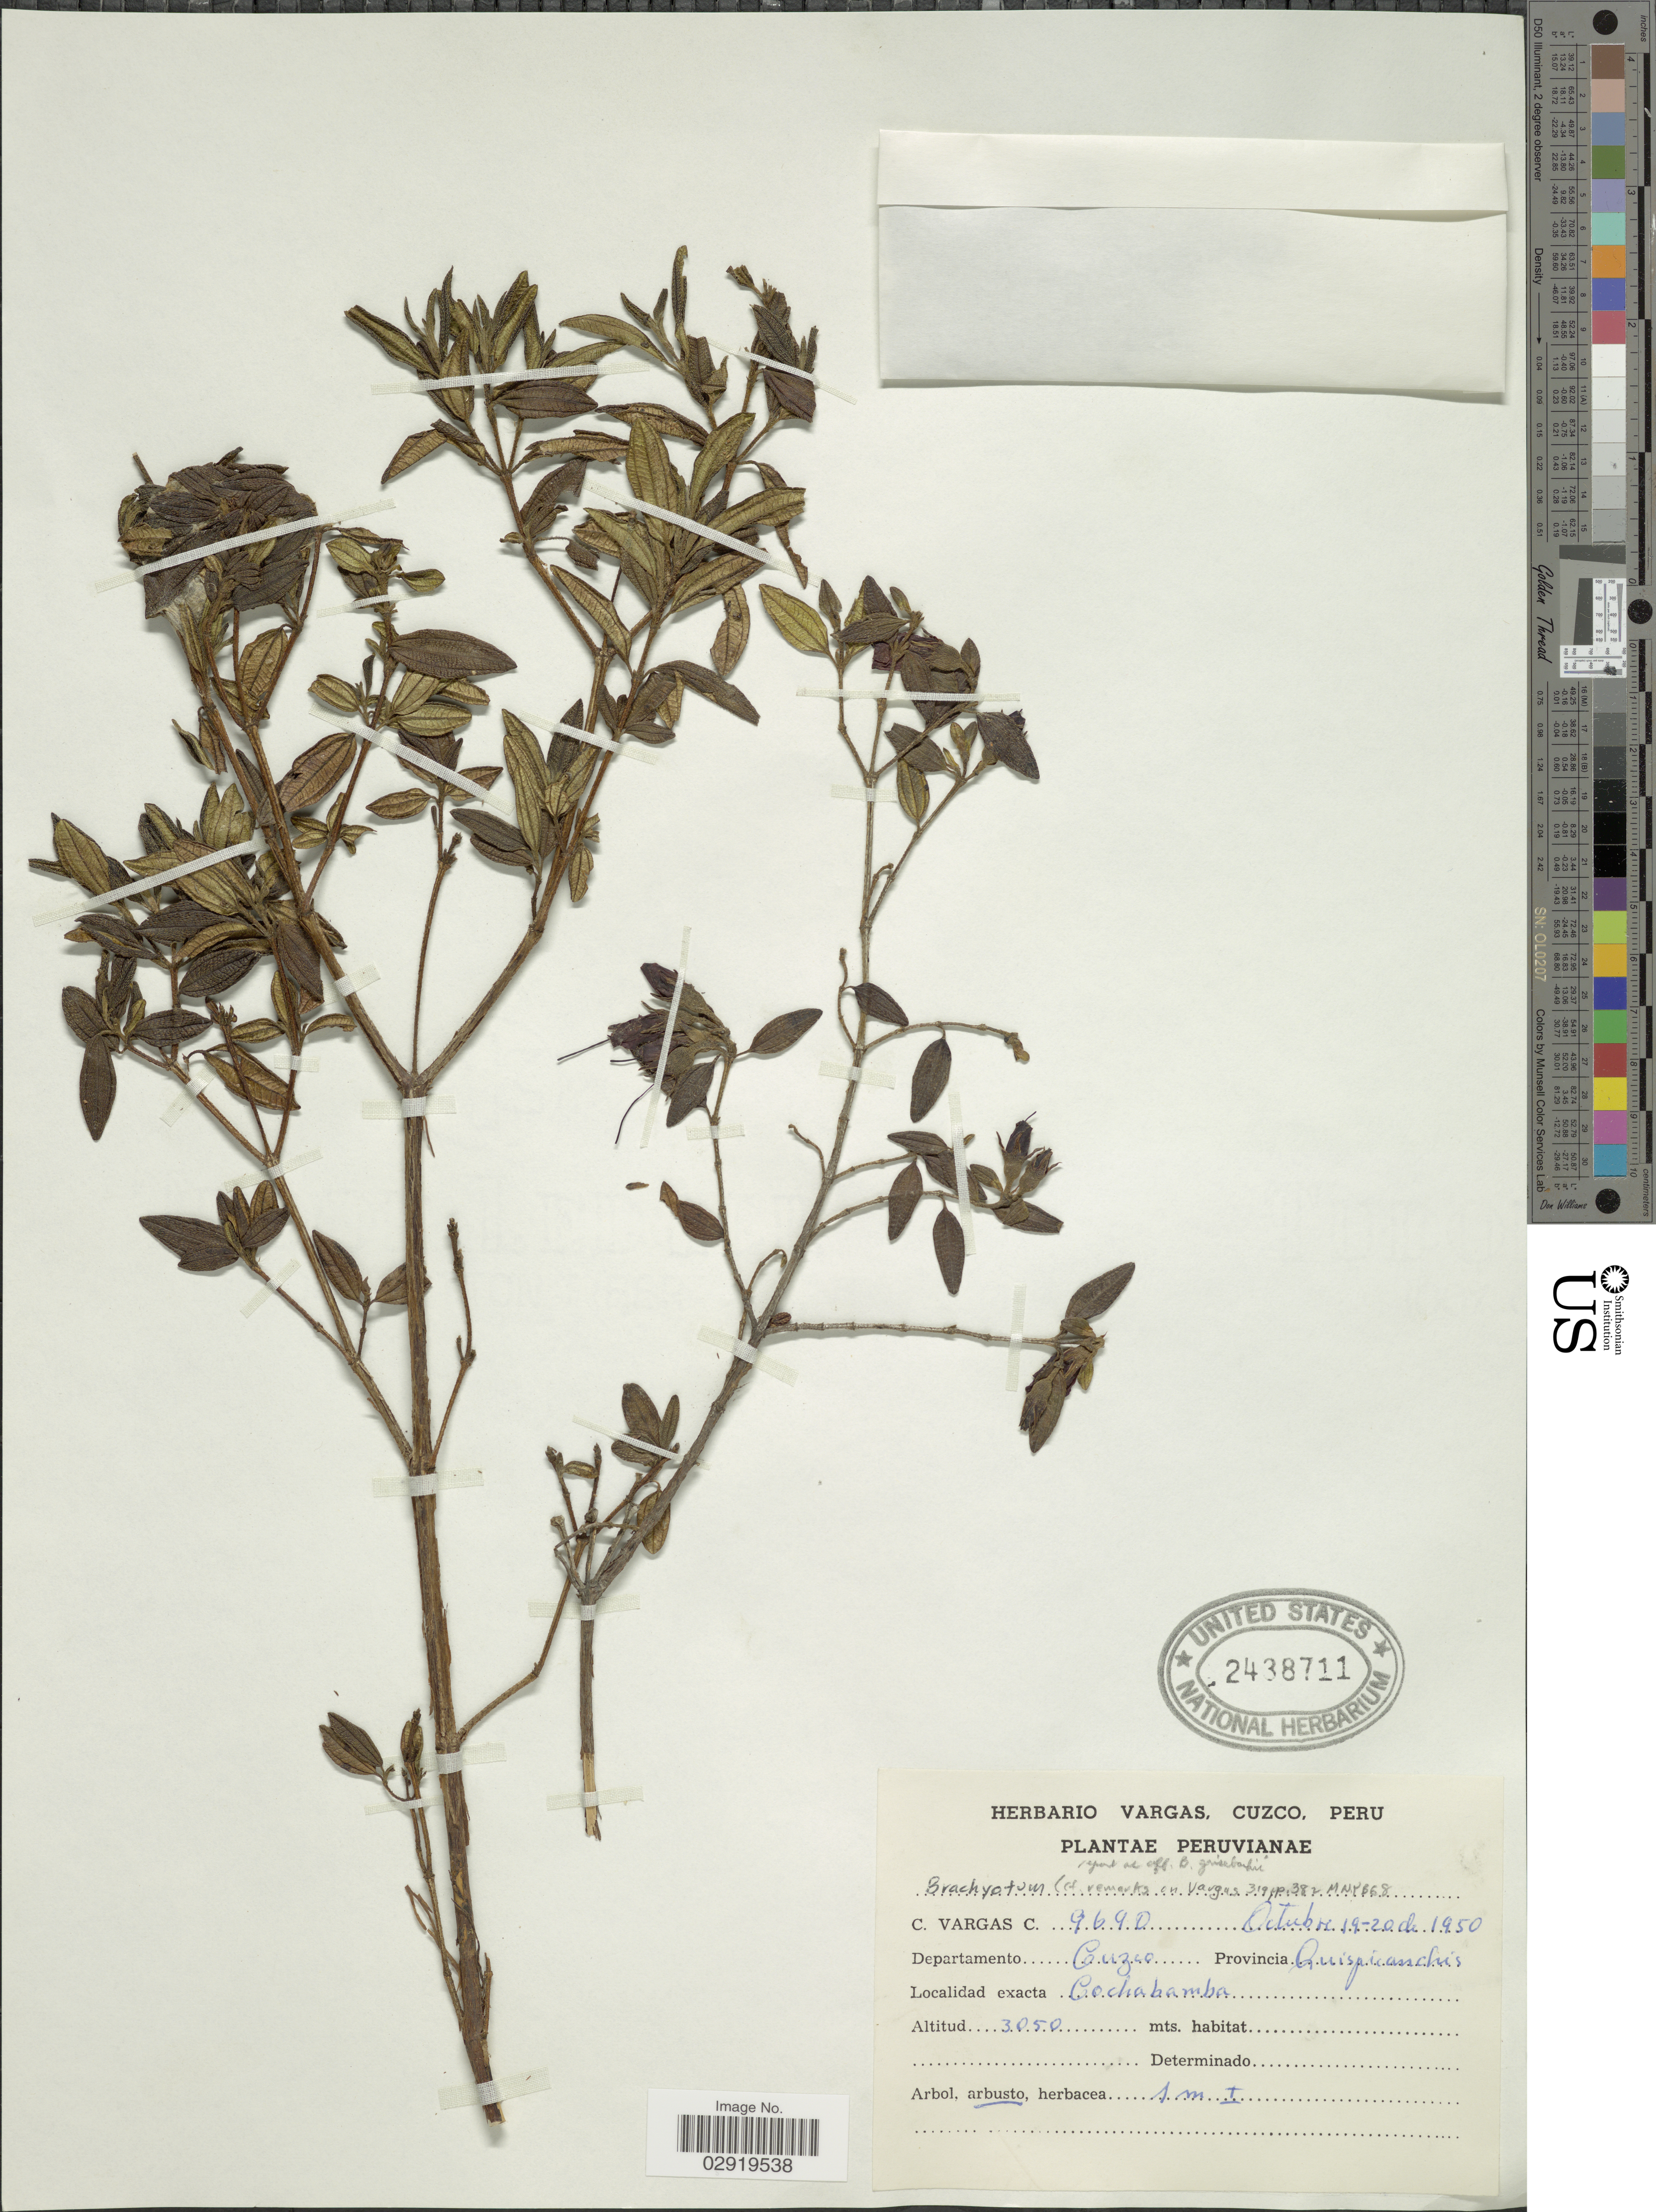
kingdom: Plantae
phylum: Tracheophyta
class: Magnoliopsida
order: Myrtales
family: Melastomataceae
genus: Brachyotum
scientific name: Brachyotum sp.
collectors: C. Vargas Calderón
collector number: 9690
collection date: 1950-10-19/1950-10-20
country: Peru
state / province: Cusco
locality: Departamanto Cuzco. Provincia Quispicanchis. Cochabamba.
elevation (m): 3050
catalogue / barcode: US 2438711